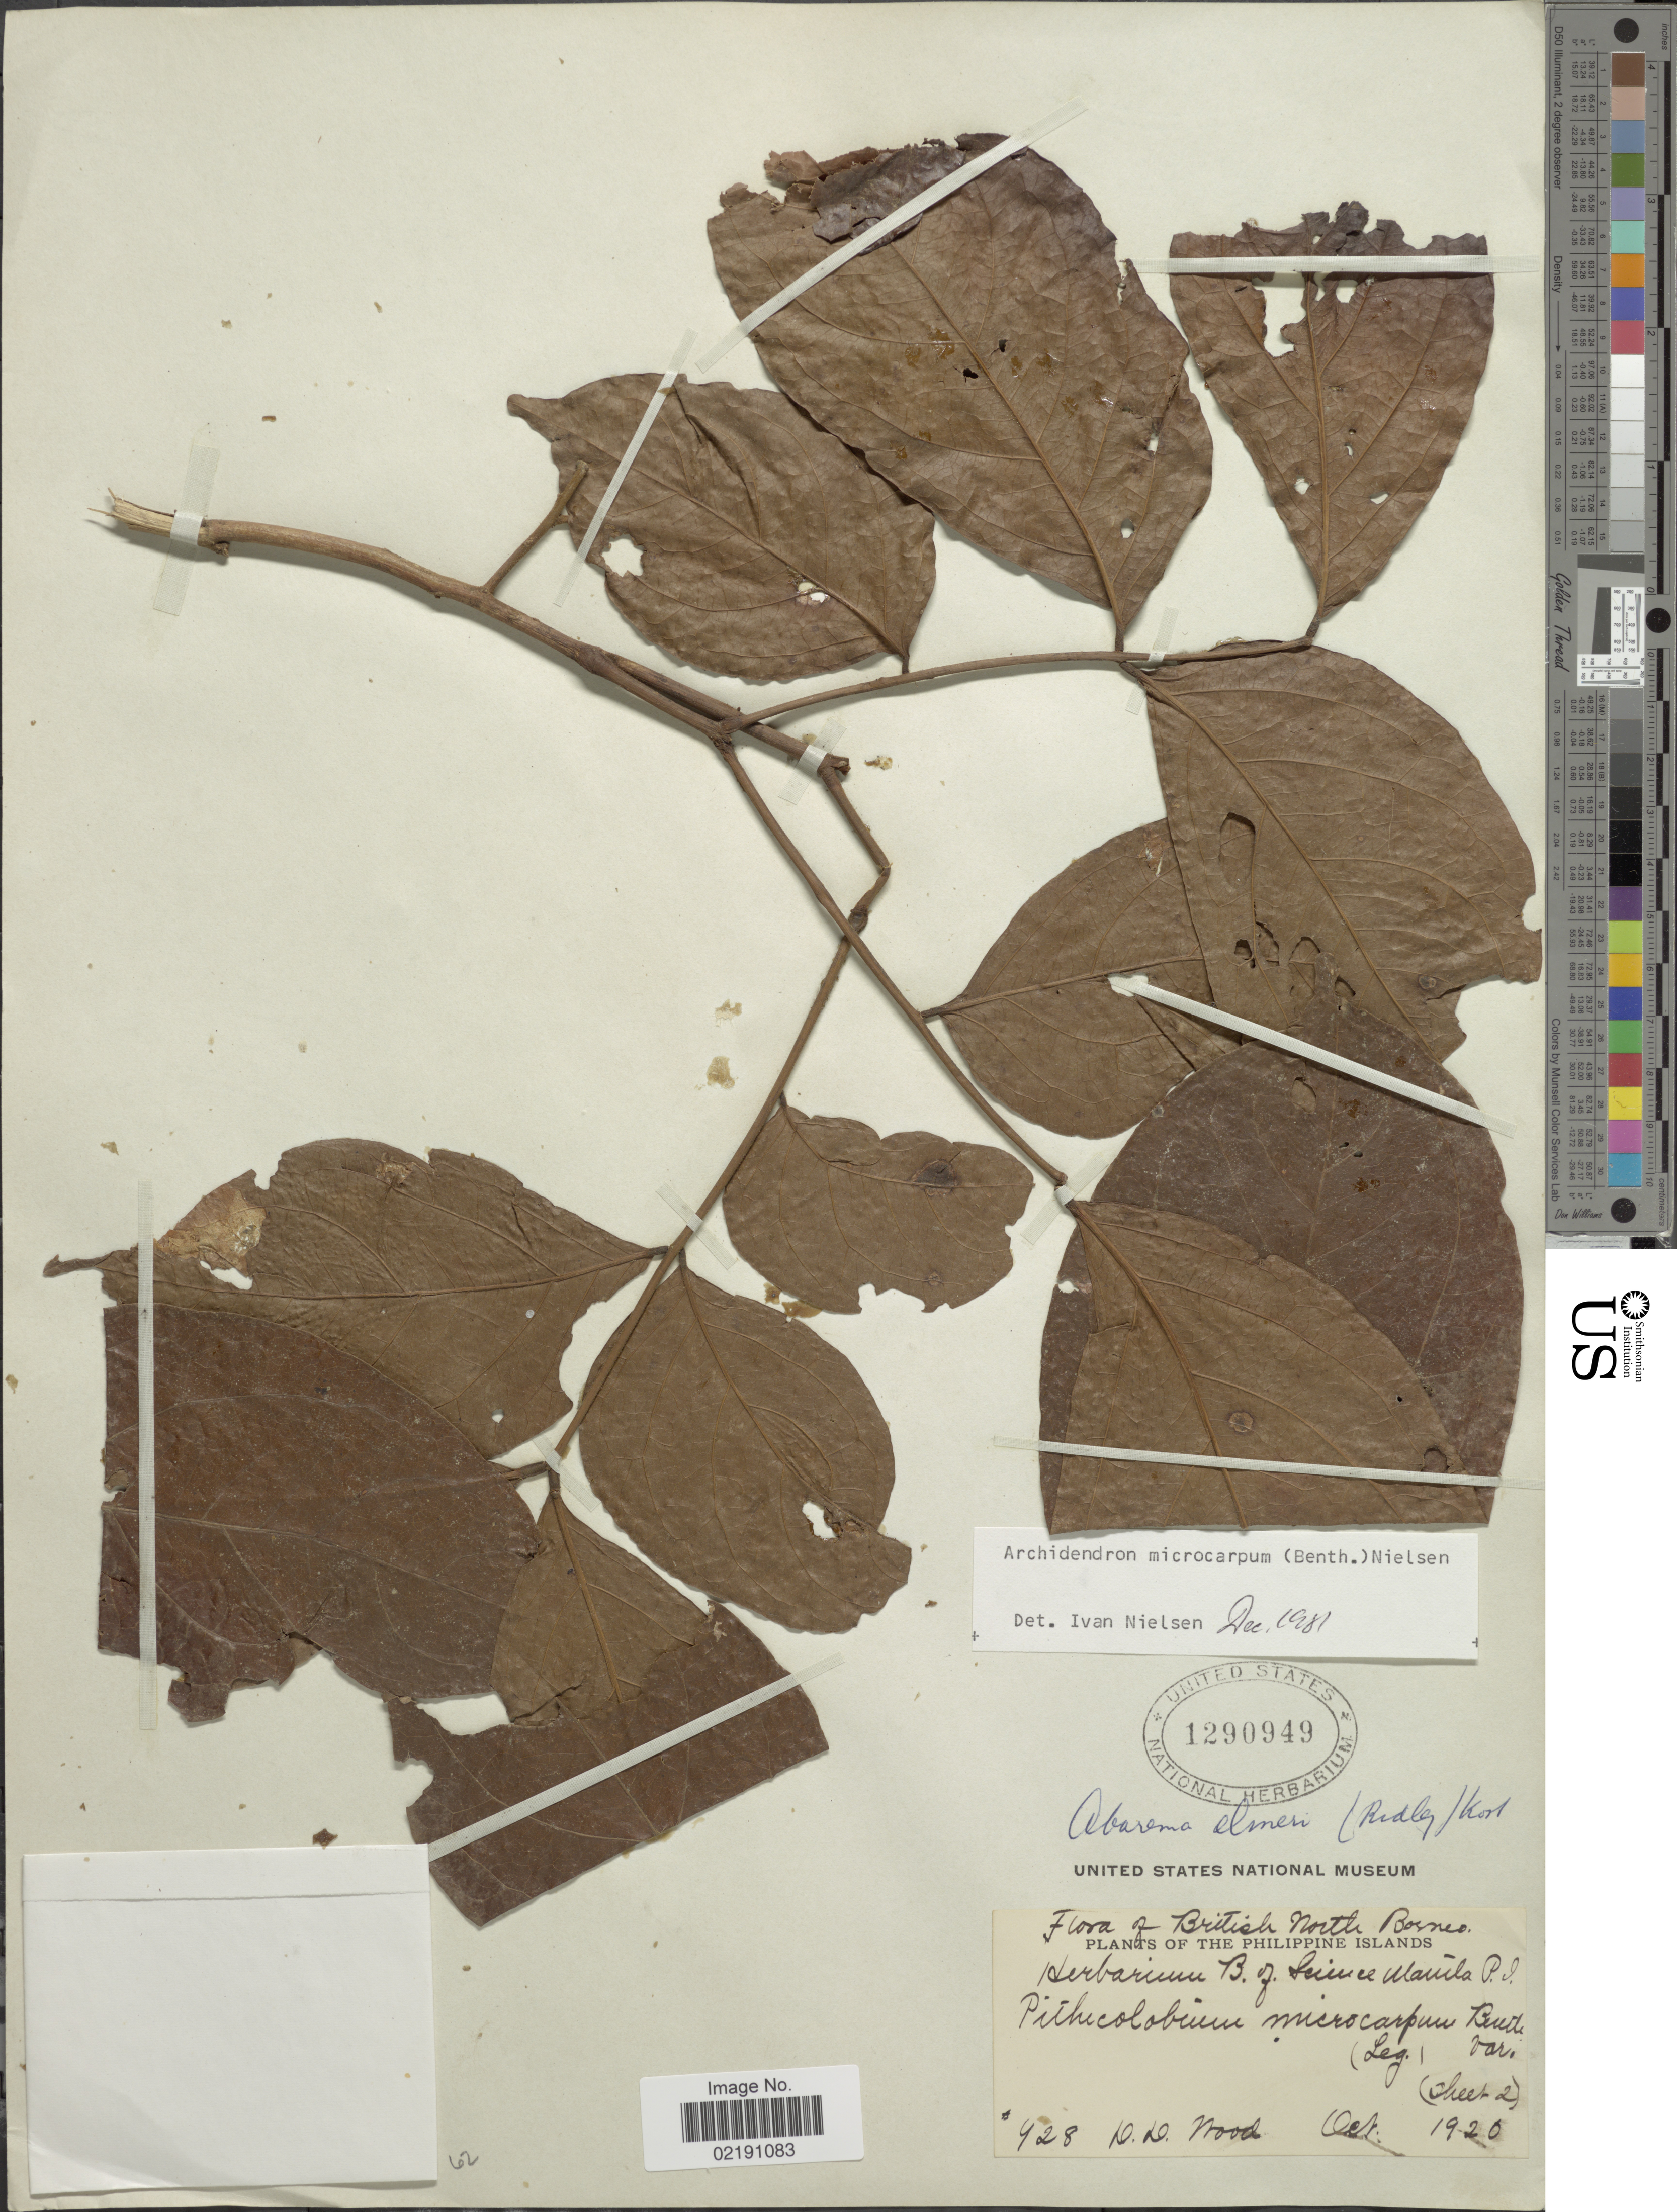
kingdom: Plantae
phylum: Tracheophyta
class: Magnoliopsida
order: Fabales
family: Fabaceae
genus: Archidendron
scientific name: Archidendron microcarpum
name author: (Benth.) I.C. Nielsen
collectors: D. Wood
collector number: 928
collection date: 1920-10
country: Malaysia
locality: British North Borneo. Philippine Islands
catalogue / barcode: US 1290949